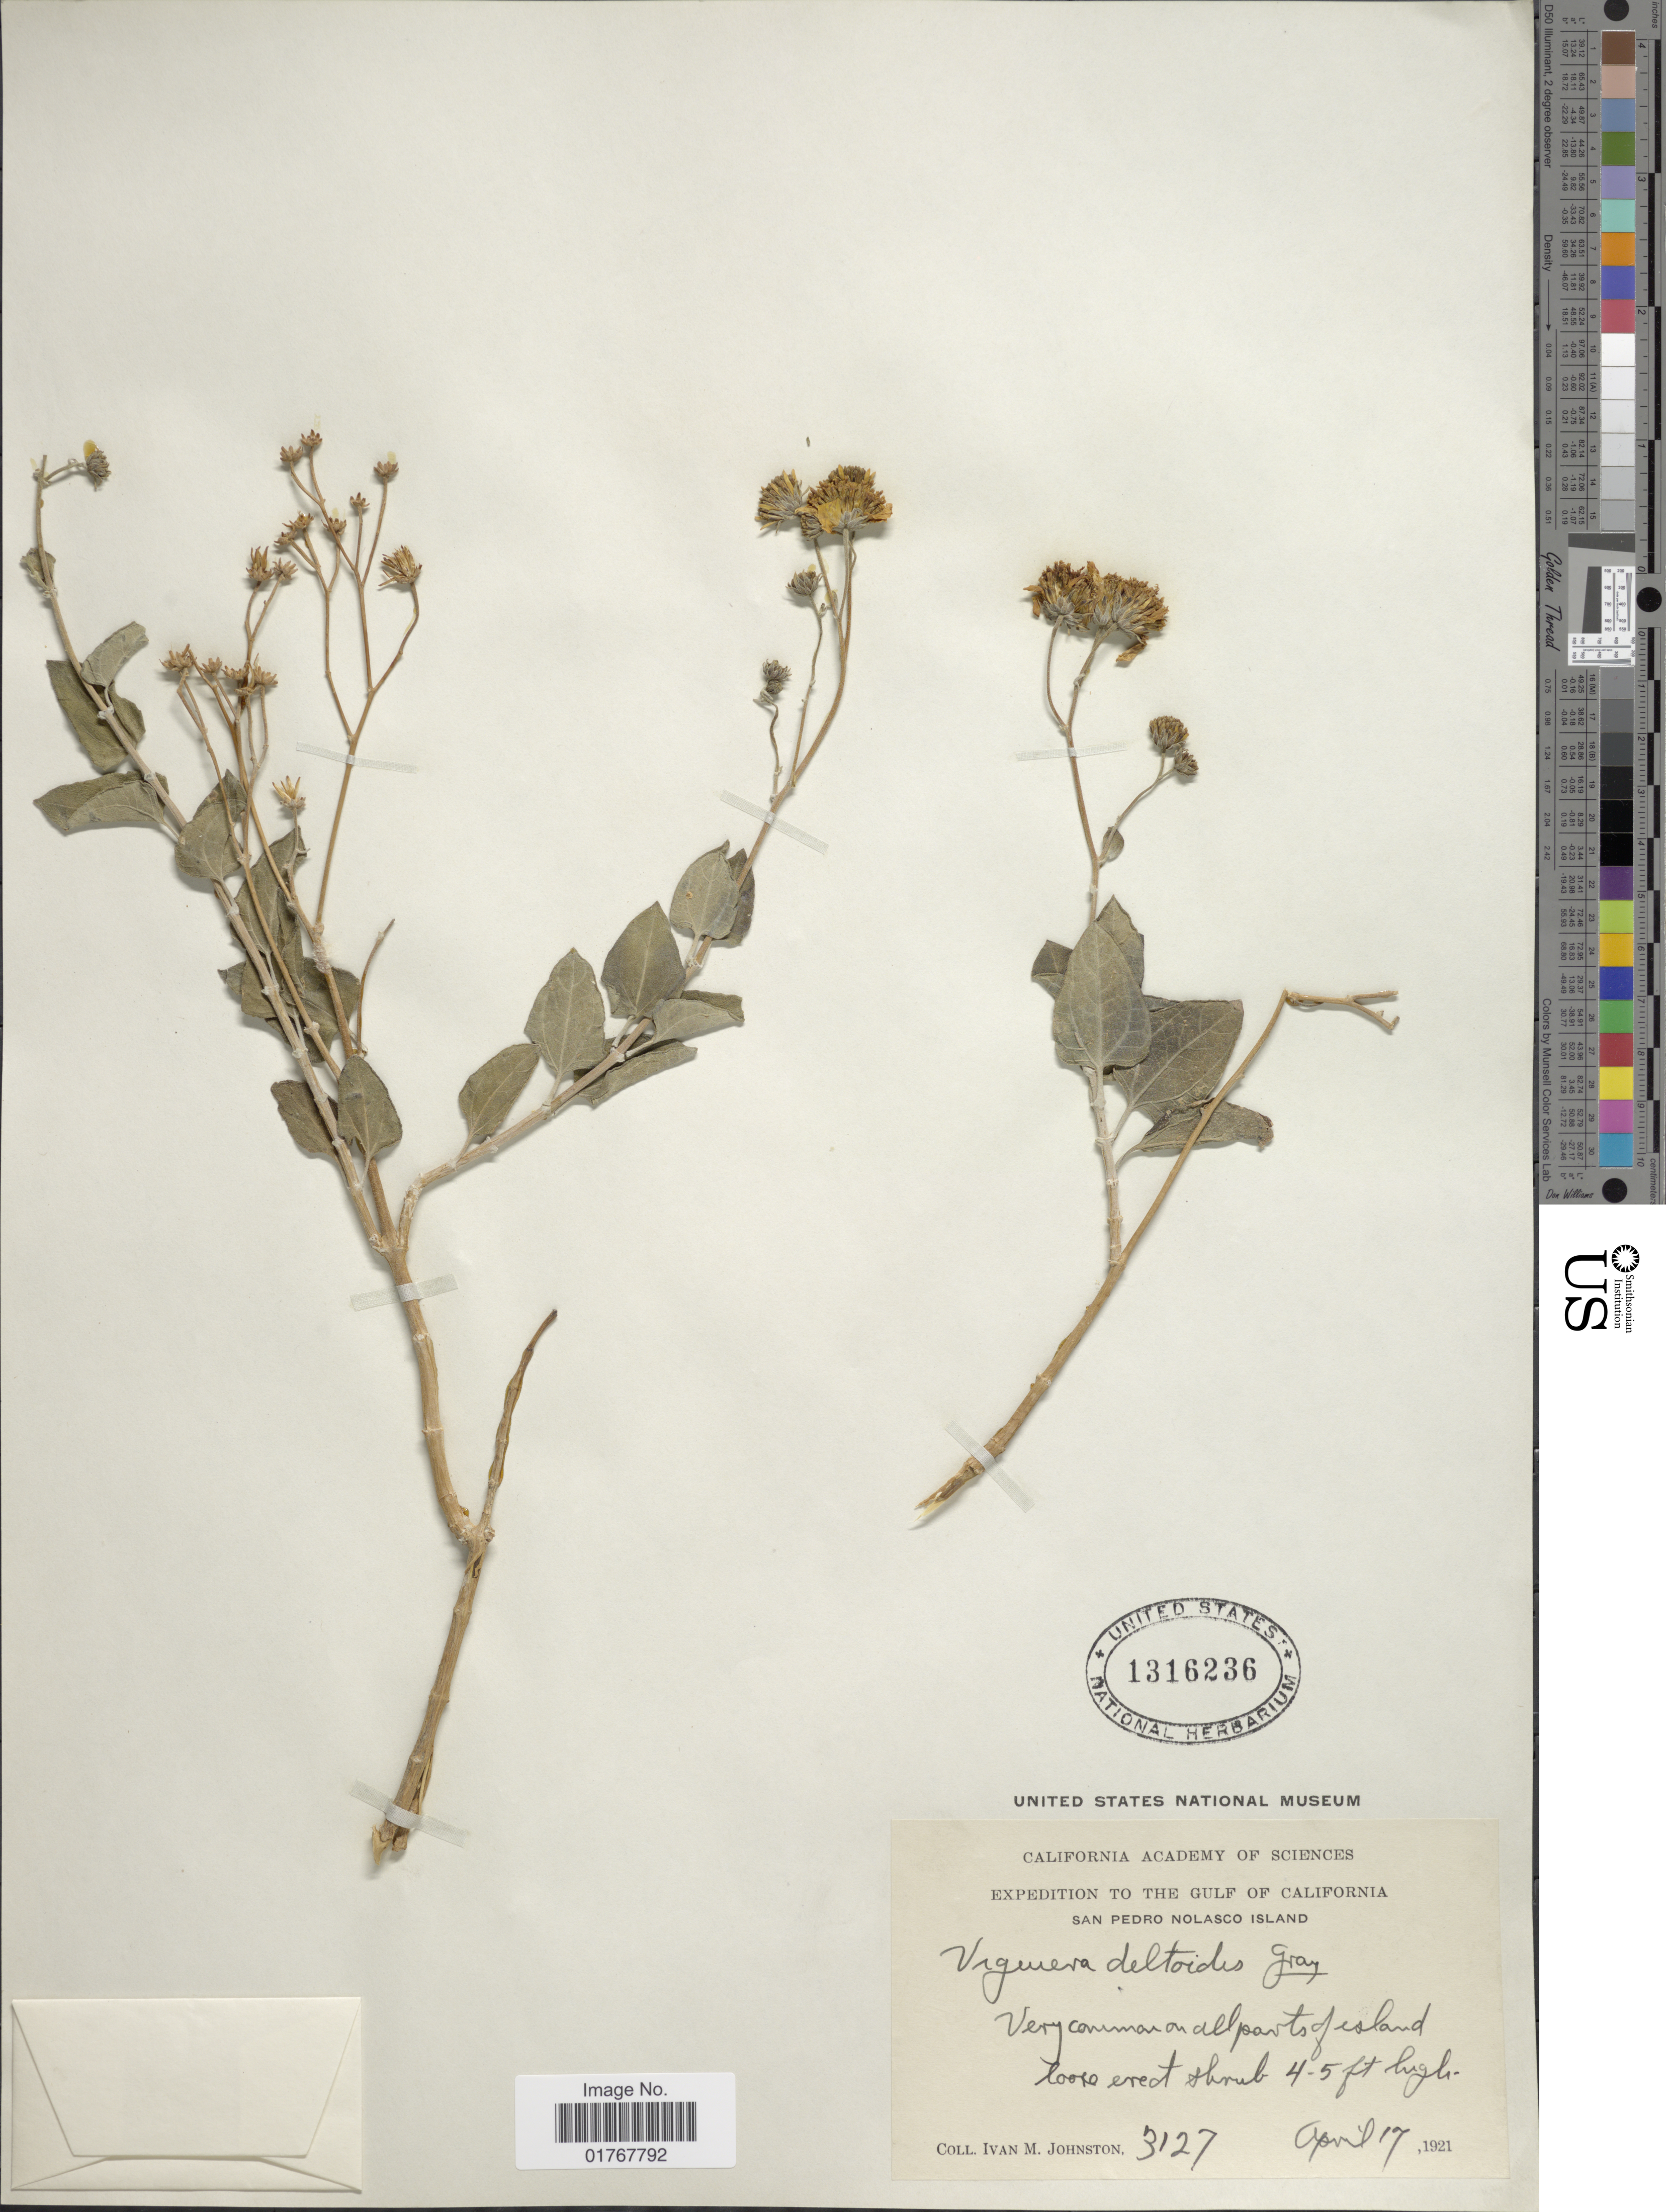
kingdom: Plantae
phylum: Tracheophyta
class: Magnoliopsida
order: Asterales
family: Asteraceae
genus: Viguiera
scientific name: Viguiera deltoidea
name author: A. Gray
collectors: I.M. Johnston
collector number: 3127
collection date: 1921-04-17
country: United States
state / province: California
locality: The Gulf of California, San pedro Nolasco Island, Very common on all parts of island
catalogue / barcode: US 1316236